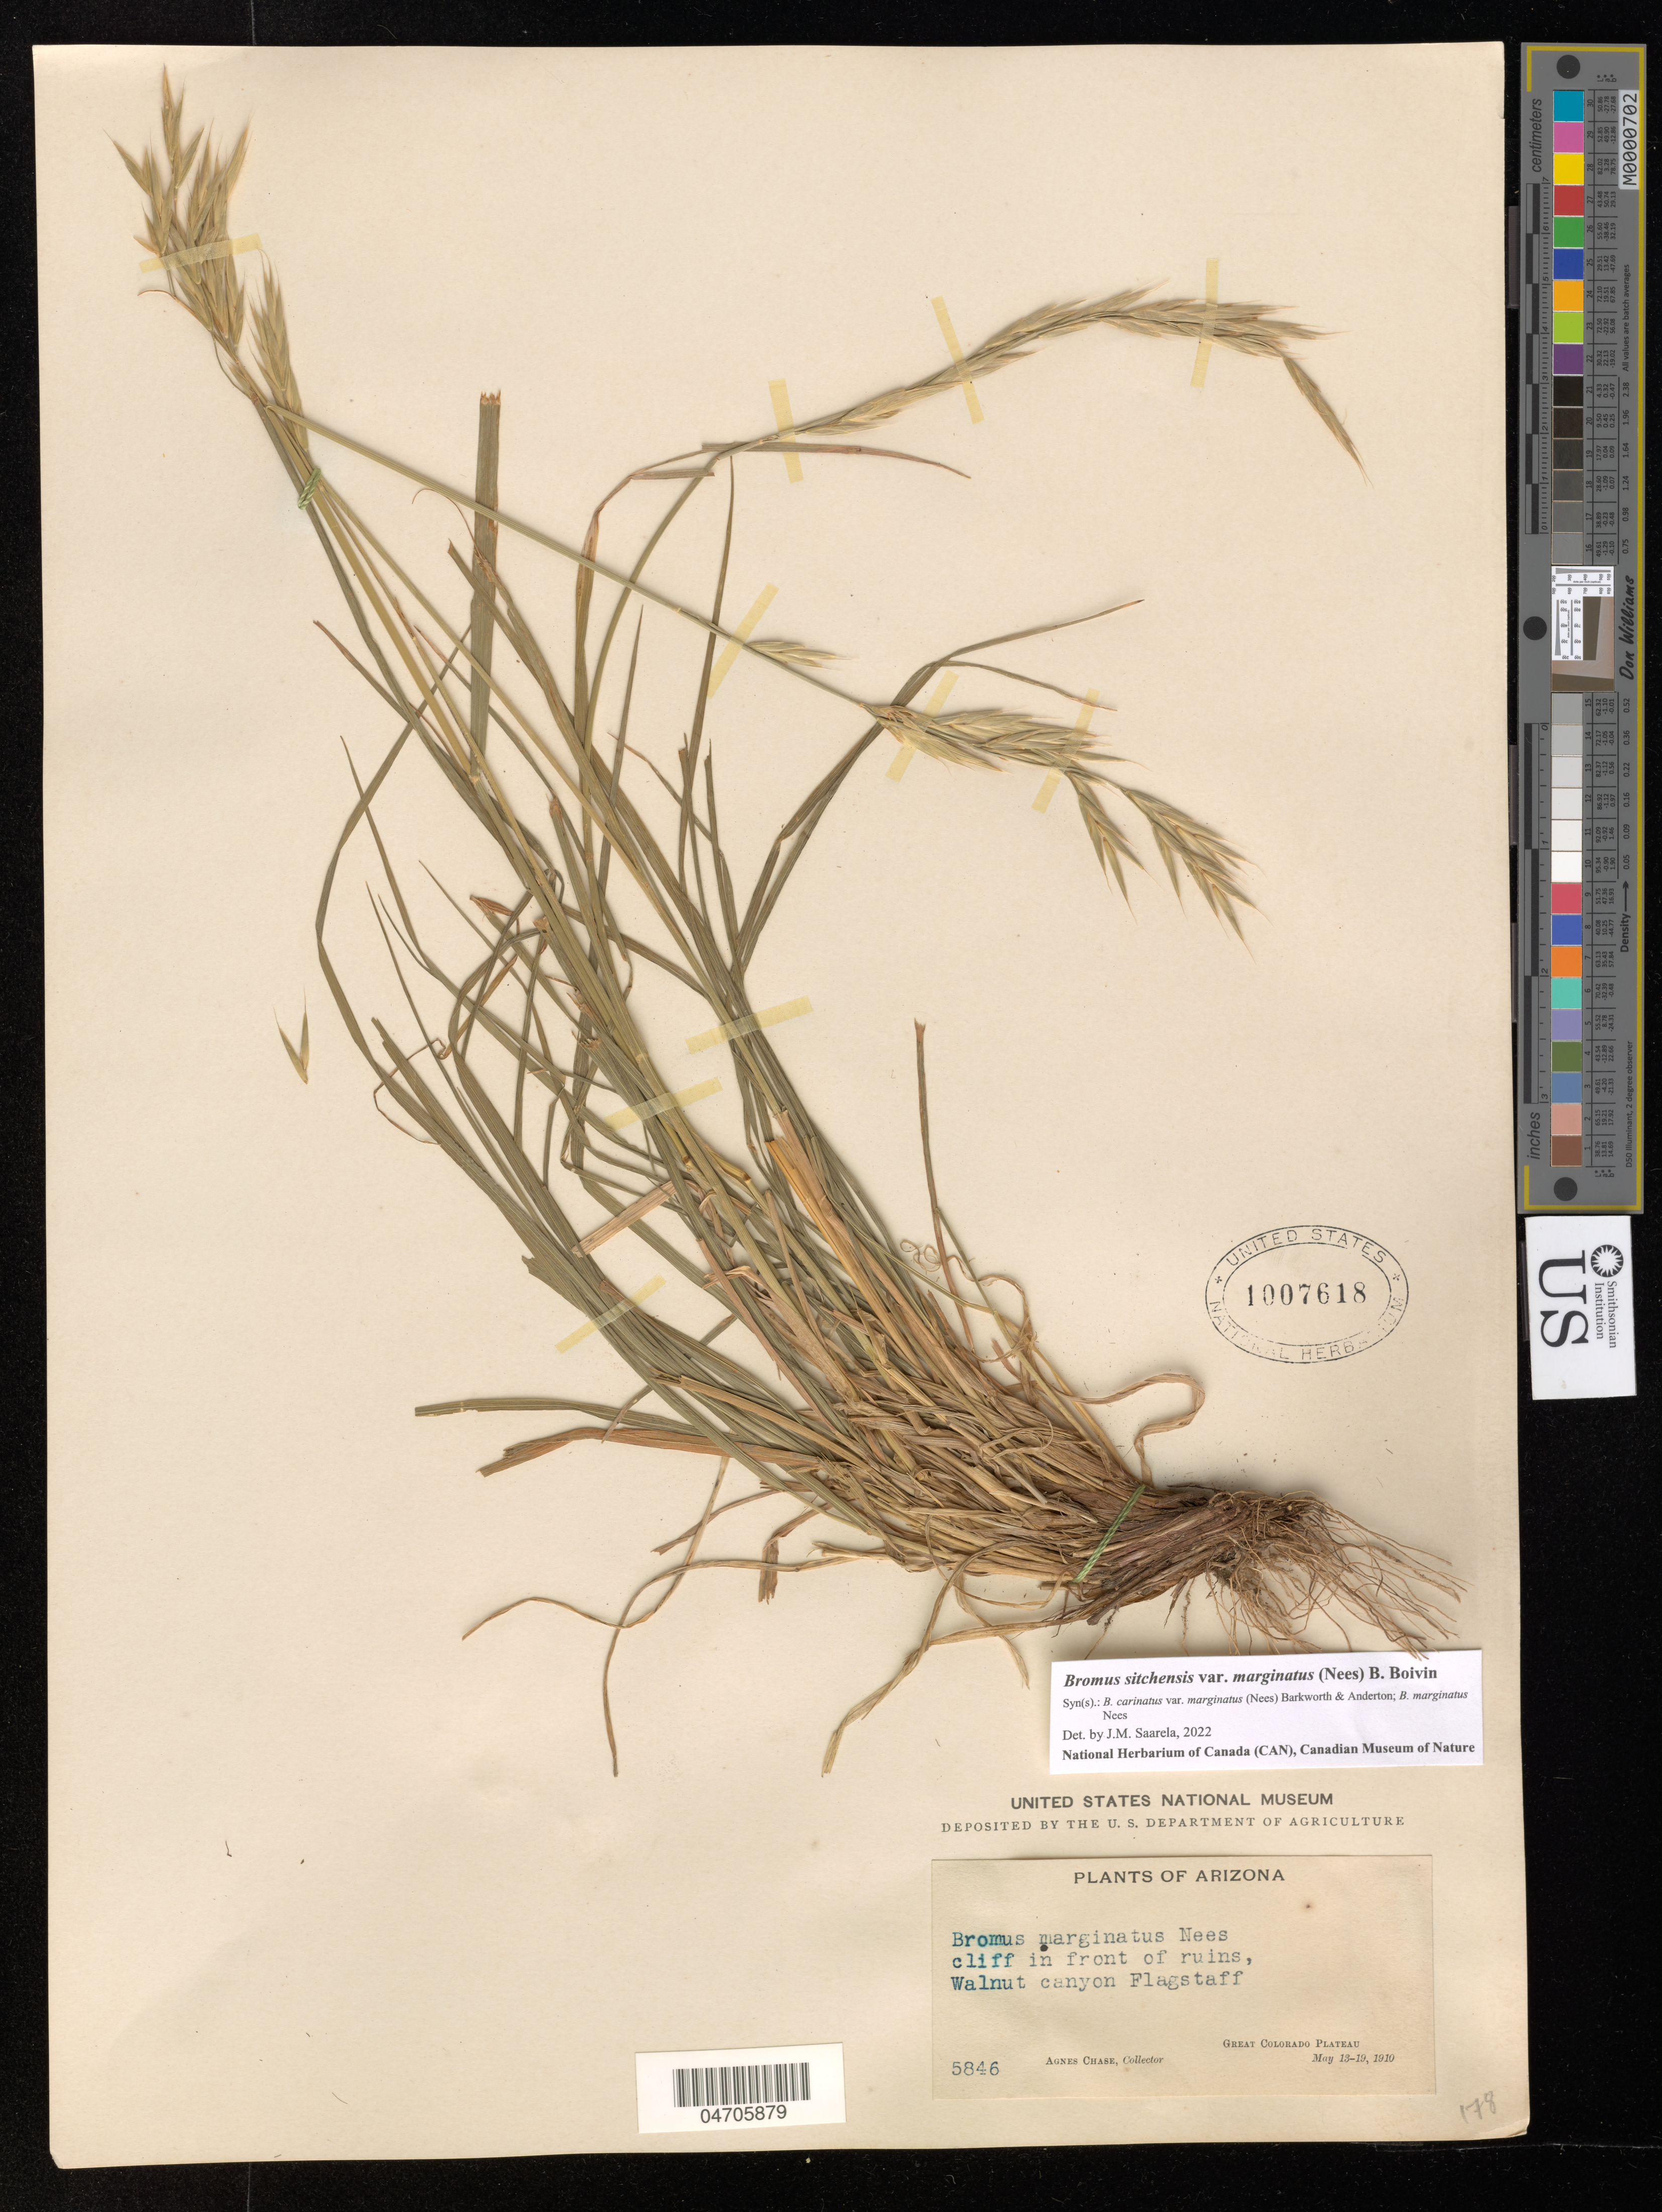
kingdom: Plantae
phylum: Tracheophyta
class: Liliopsida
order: Poales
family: Poaceae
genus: Bromus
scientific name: Bromus sitchensis var. polyanthus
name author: (Scribn. ex Shear) R.E. Brainerd & Otting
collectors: A. Chase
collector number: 5846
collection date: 1910-05-13/1910-05-19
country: United States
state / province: Arizona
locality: Walnut canyon Flagstaff. Great Colorado Plateau.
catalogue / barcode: US 1007618